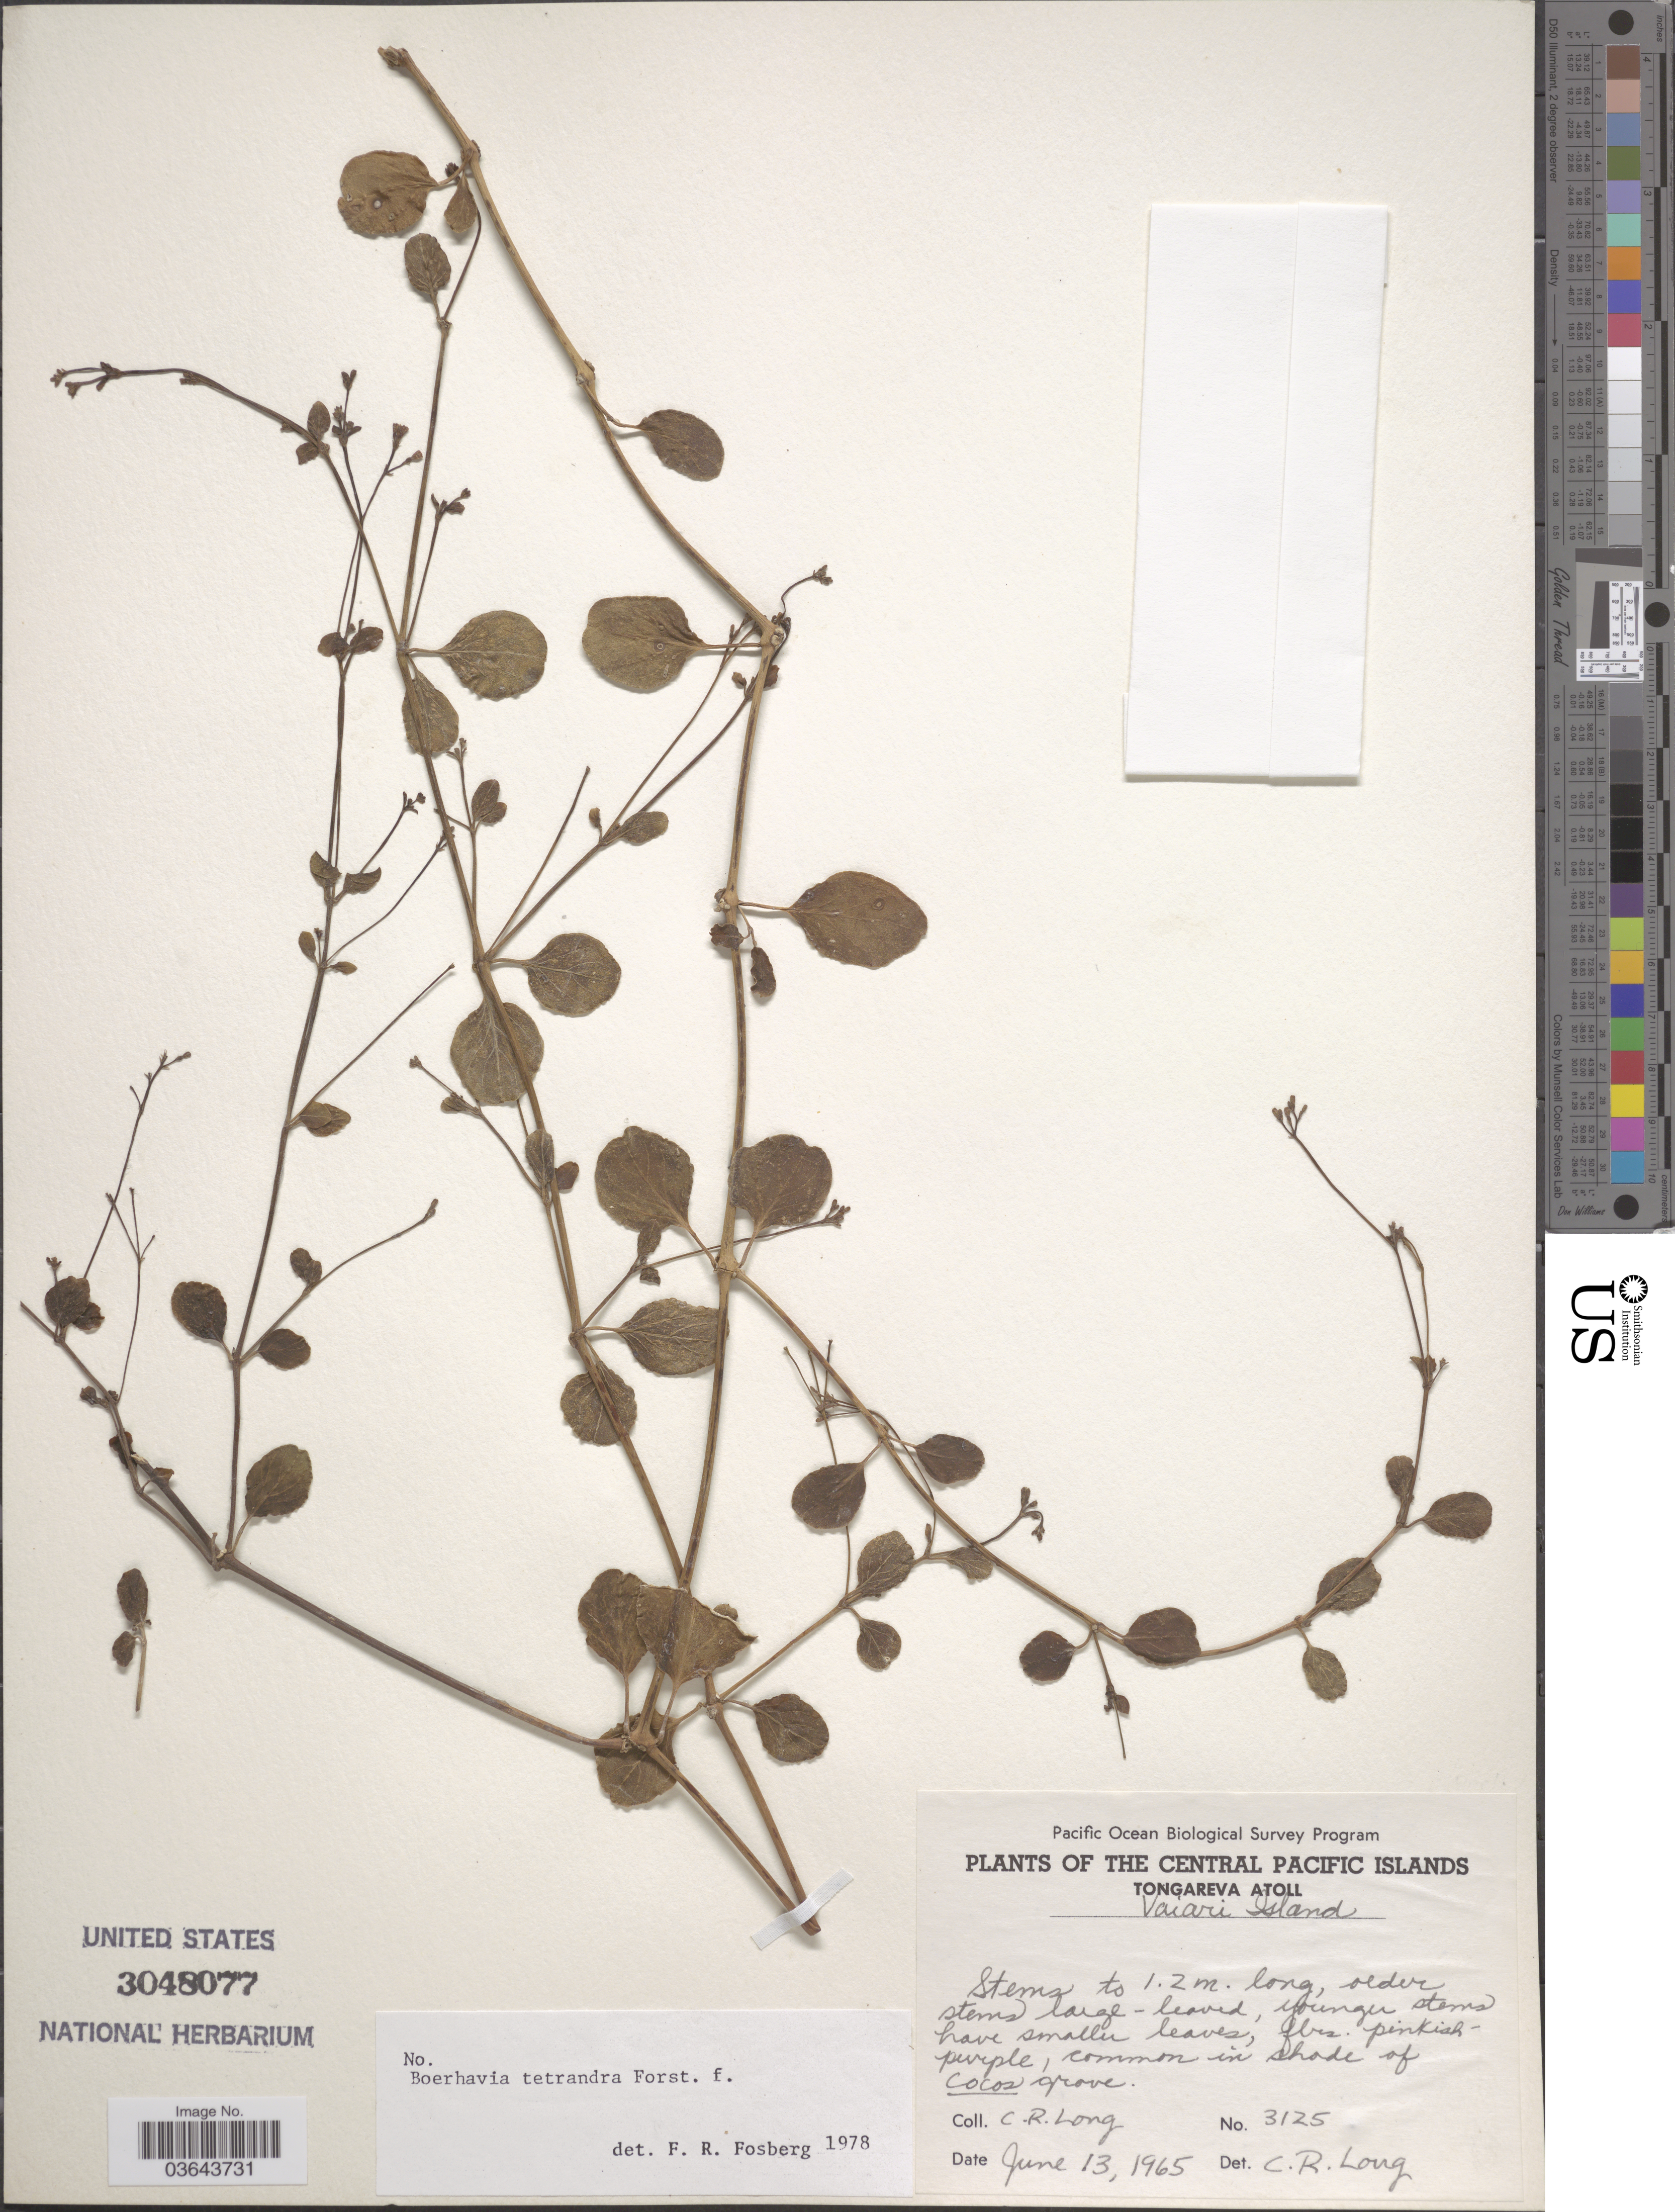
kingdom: Plantae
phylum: Tracheophyta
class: Magnoliopsida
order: Caryophyllales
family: Nyctaginaceae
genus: Boerhavia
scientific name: Boerhavia tetrandra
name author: G. Forst.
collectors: C. R. Long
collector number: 3125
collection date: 1965-06-13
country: Cook Islands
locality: The Central Pacific Islands. Tongareva Atoll. Vaiari Island.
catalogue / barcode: US 3048077